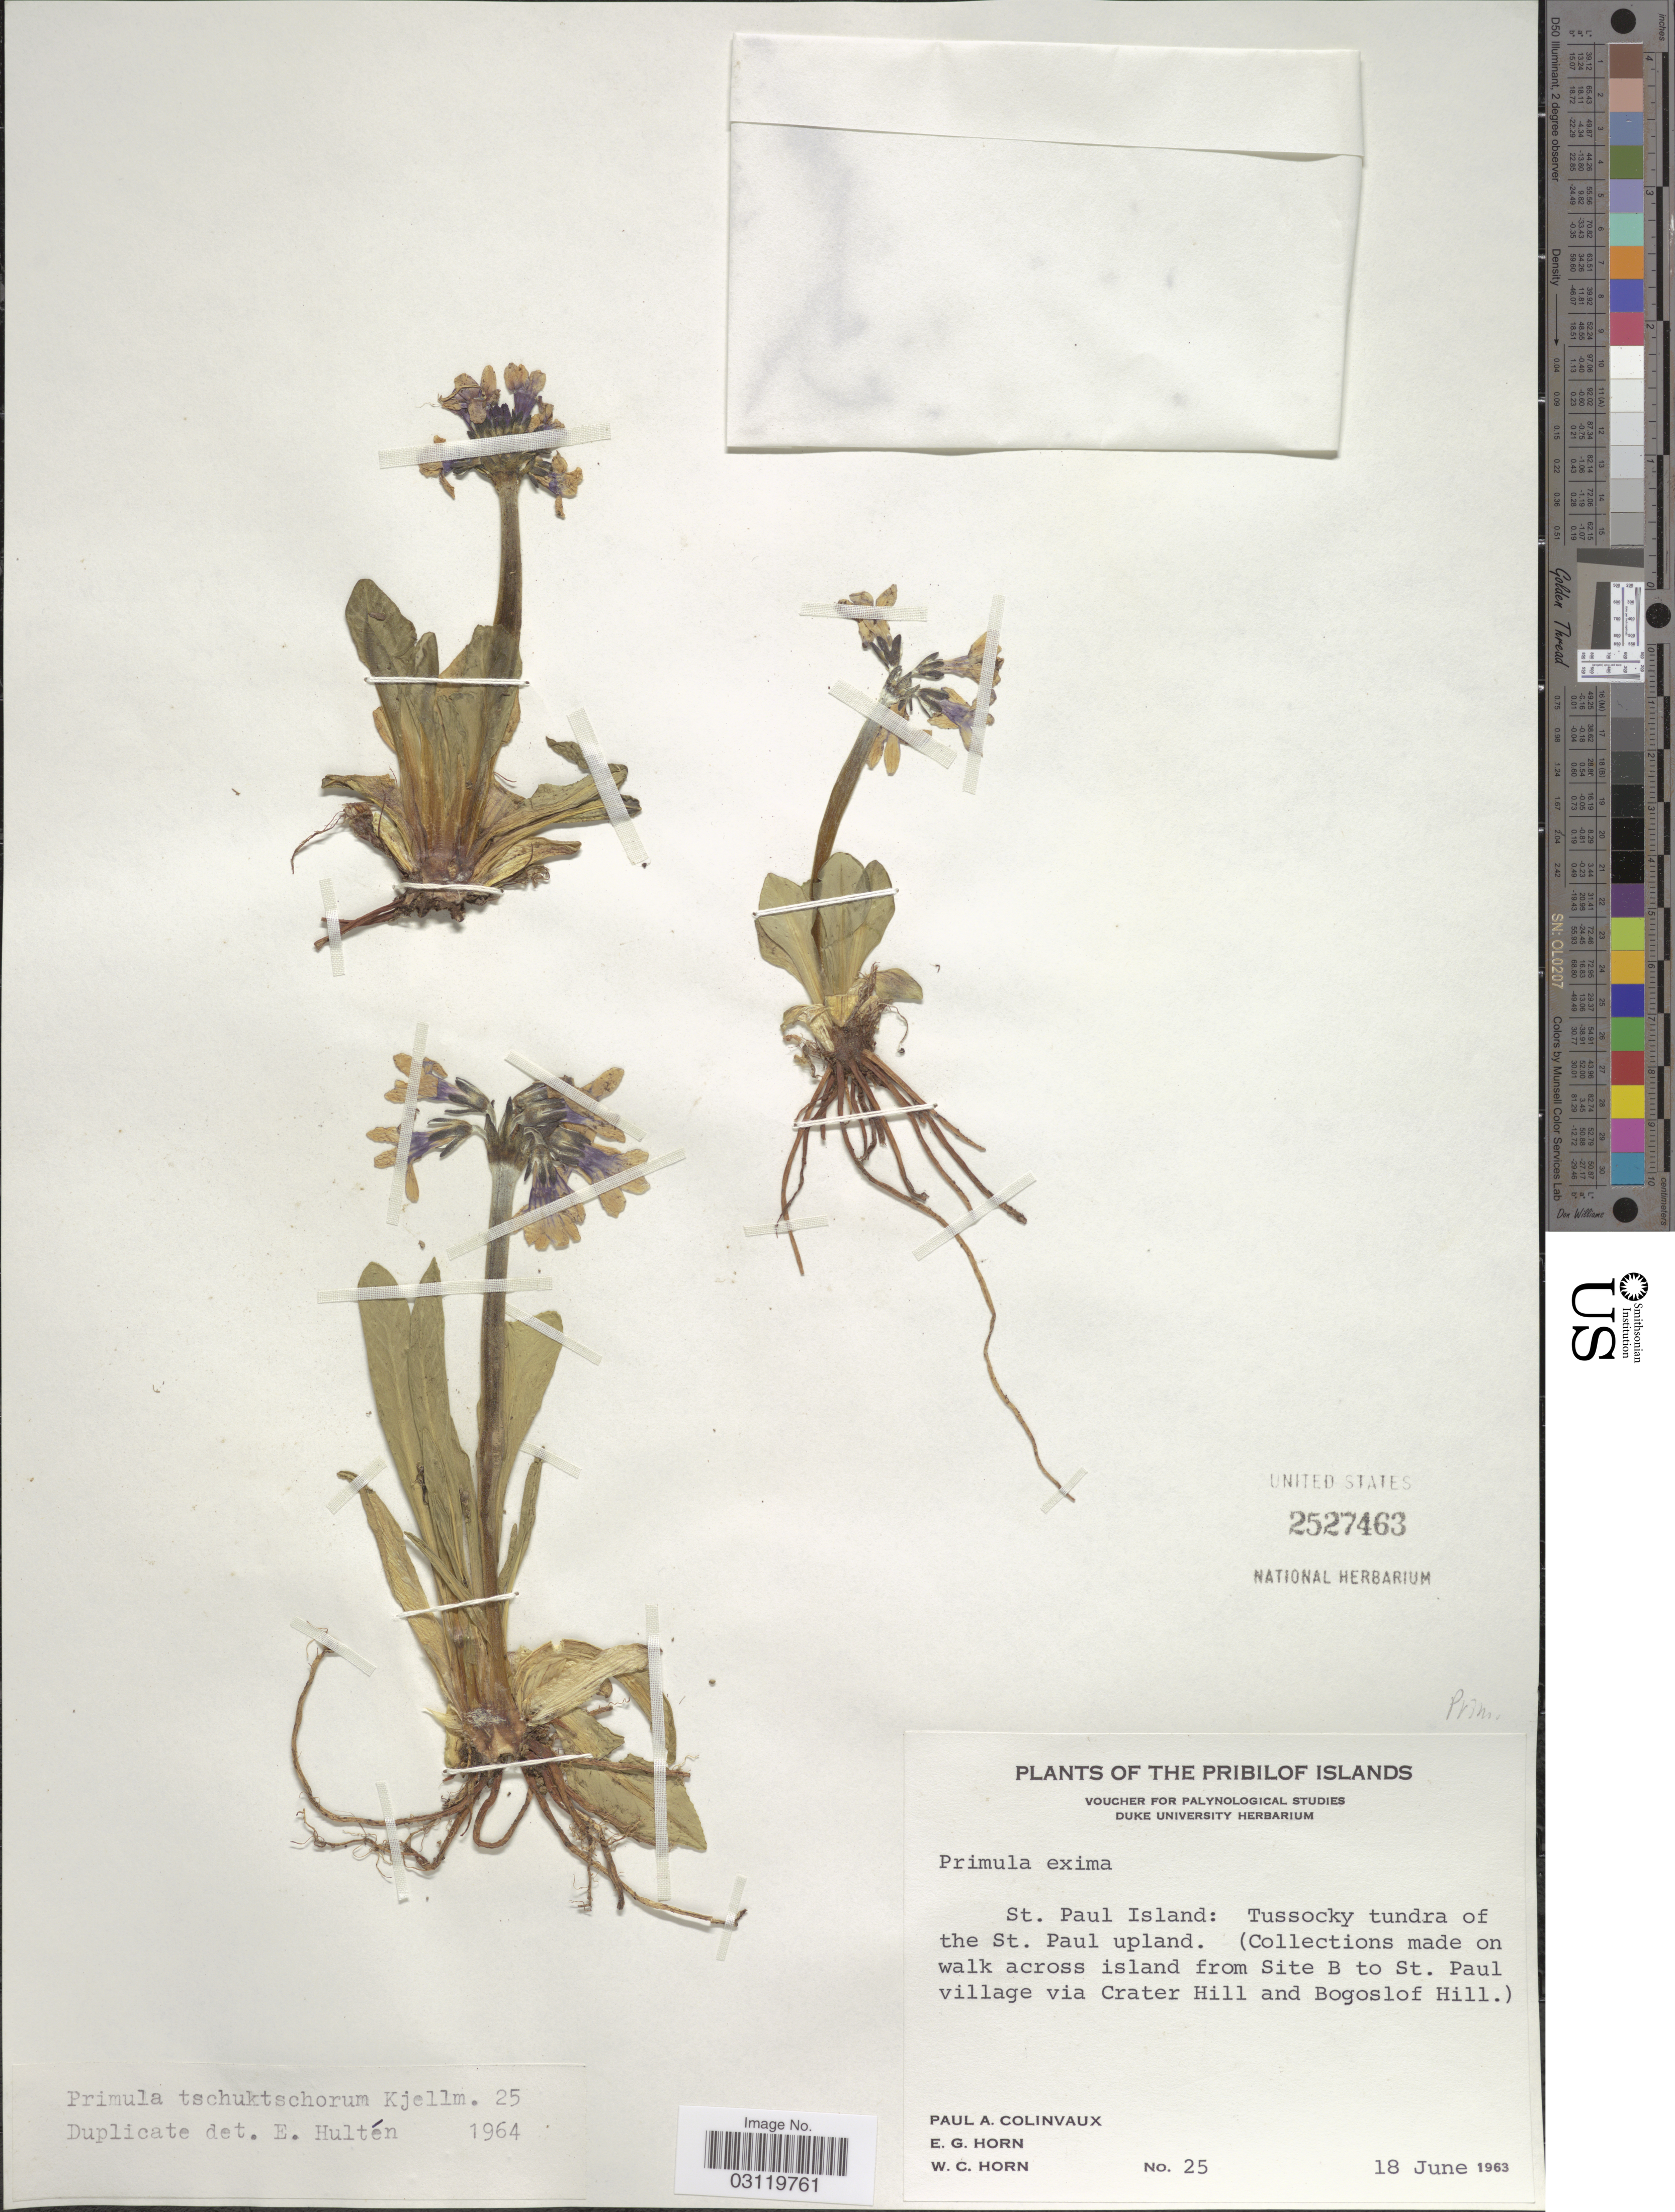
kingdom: Plantae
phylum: Tracheophyta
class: Magnoliopsida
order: Ericales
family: Primulaceae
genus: Primula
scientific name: Primula tschuktschorum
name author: Kjellm.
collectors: P. Colinvaux, E. Horn & W. Horn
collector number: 25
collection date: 1963-06-18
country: United States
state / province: Alaska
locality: The Pribilof Islands, St. Paul Island: Tussocky tundra of the St. Paul upland. (Collections made on walk across island from Site B to St. Paul village via Crater Hill and Bogoslof Hill).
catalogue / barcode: US 2527463